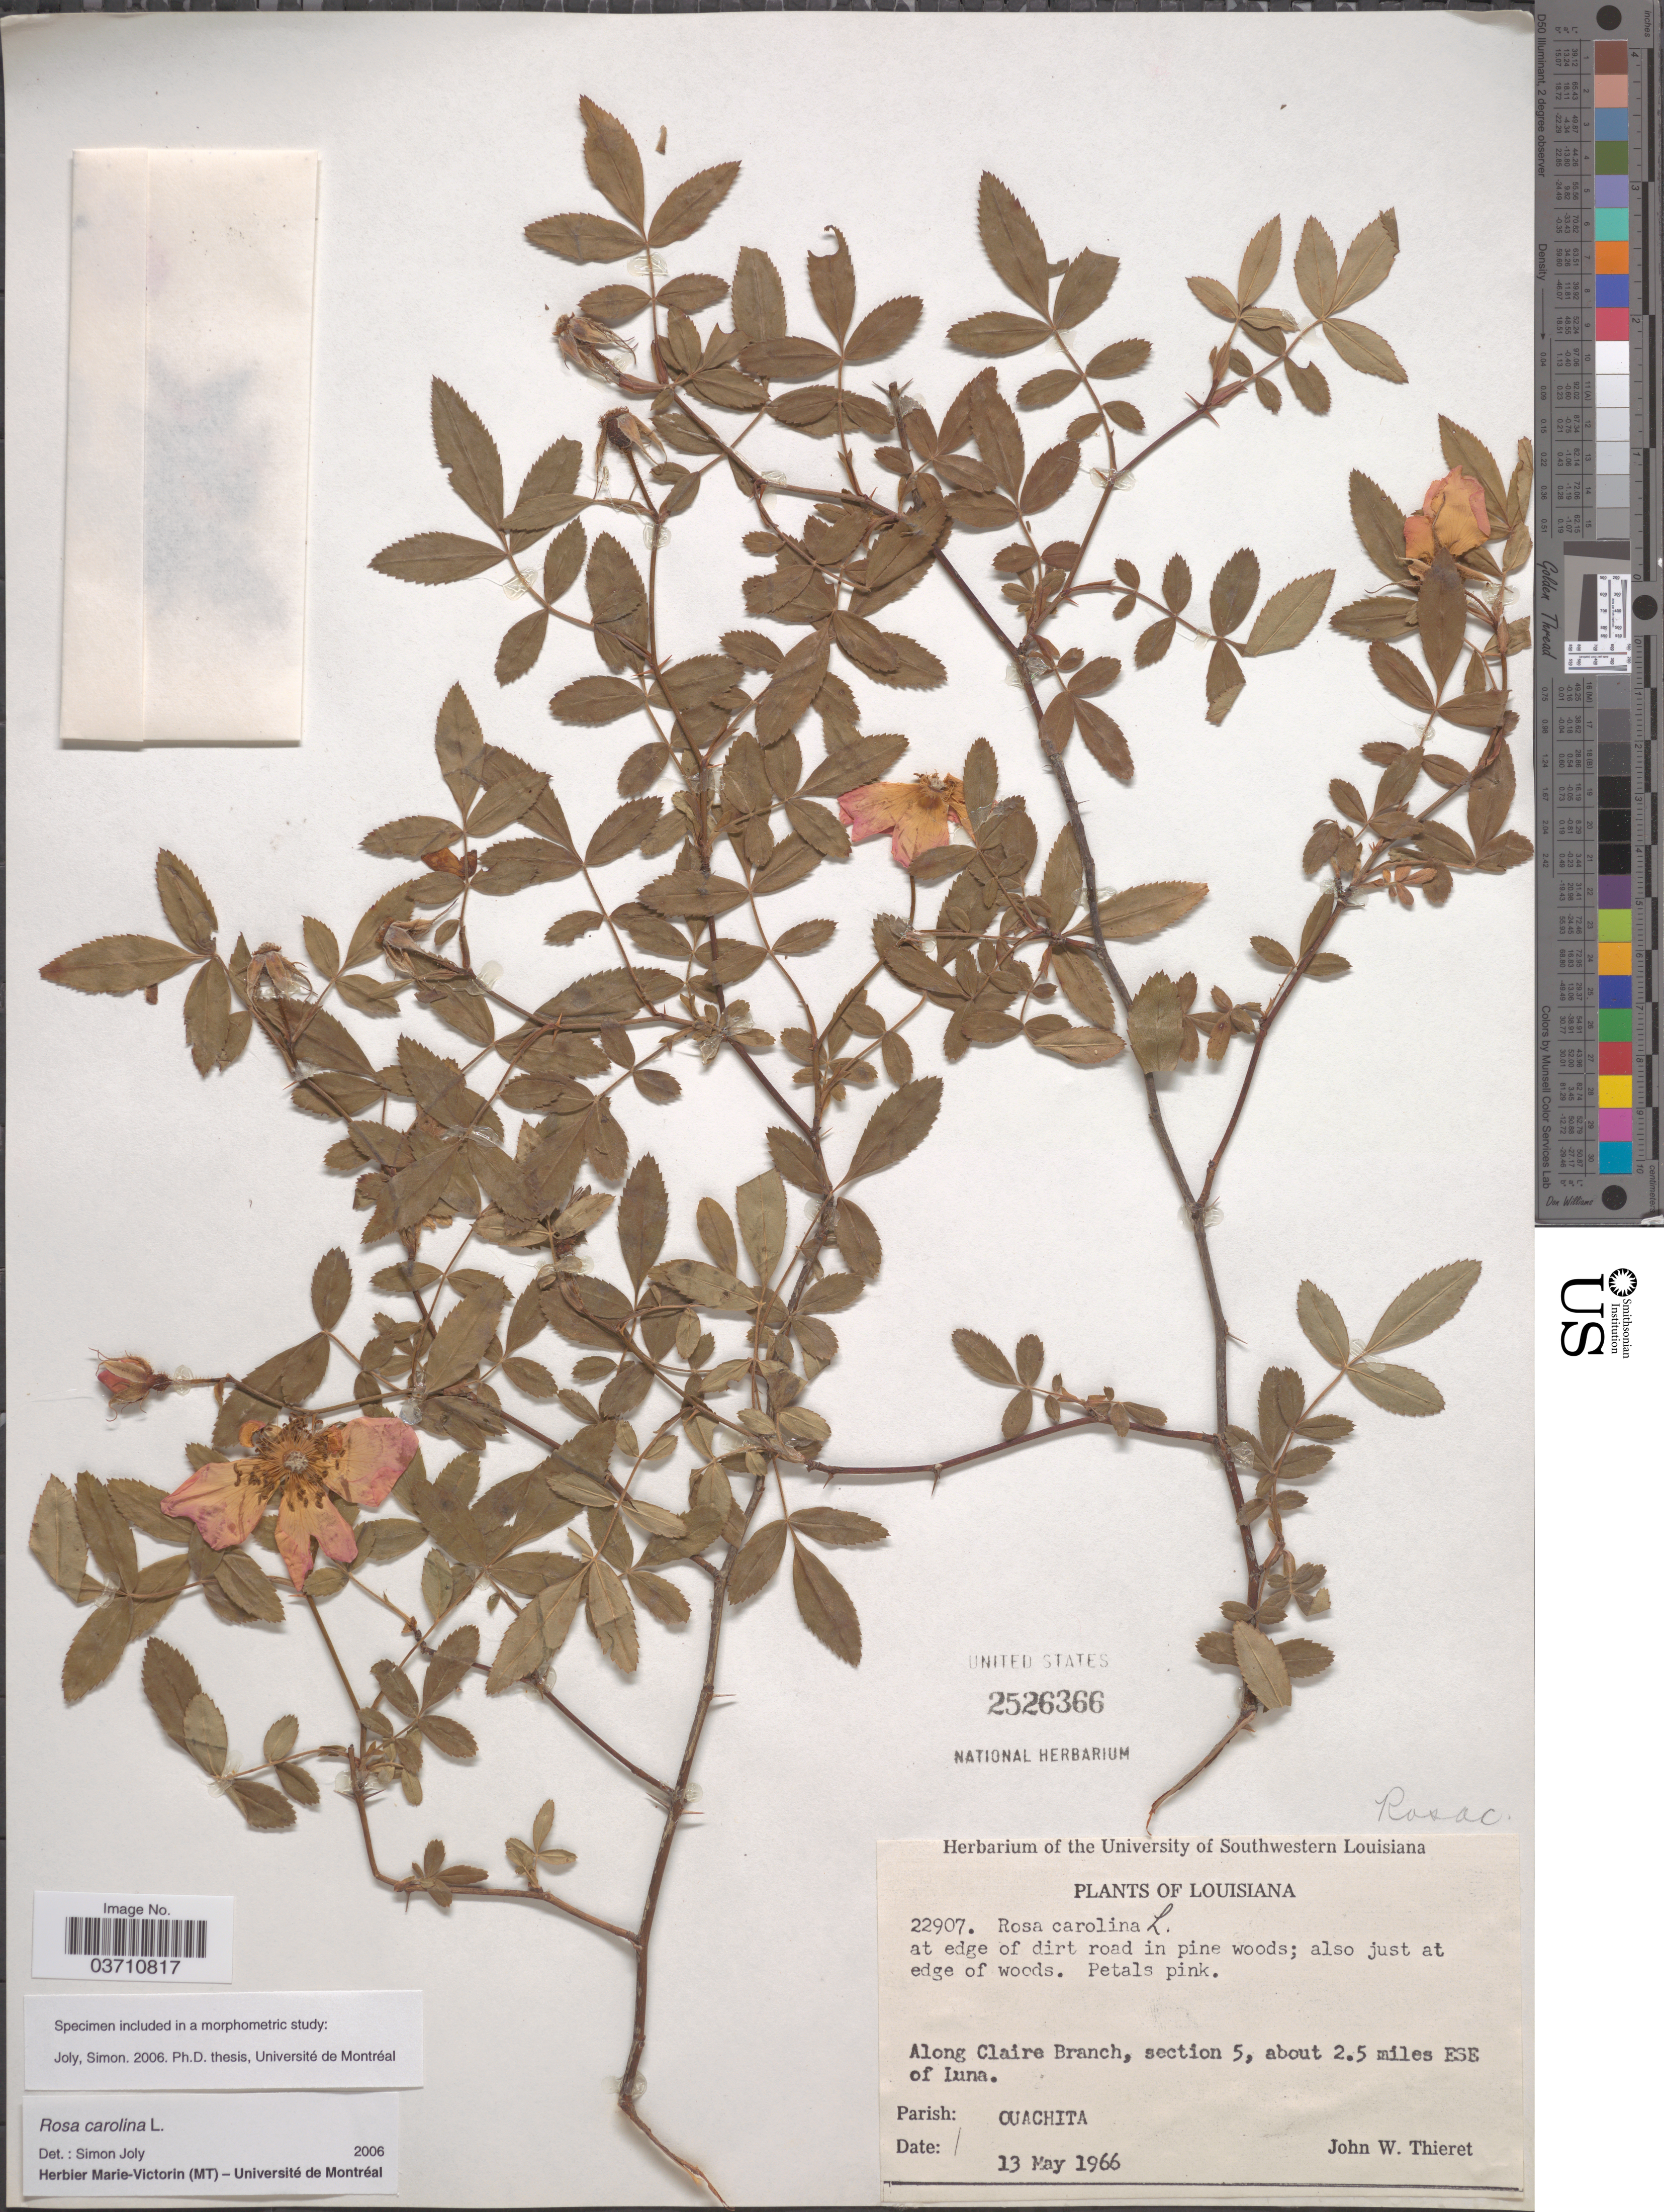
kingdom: Plantae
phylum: Tracheophyta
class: Magnoliopsida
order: Rosales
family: Rosaceae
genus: Rosa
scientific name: Rosa carolina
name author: L.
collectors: J. W. Thieret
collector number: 22907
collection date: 1966-05-13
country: United States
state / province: Louisiana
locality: Along Claire Branch, section 5, about 2.5 miles ESE of Luna. Parish: Ouachita.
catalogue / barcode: US 2526366